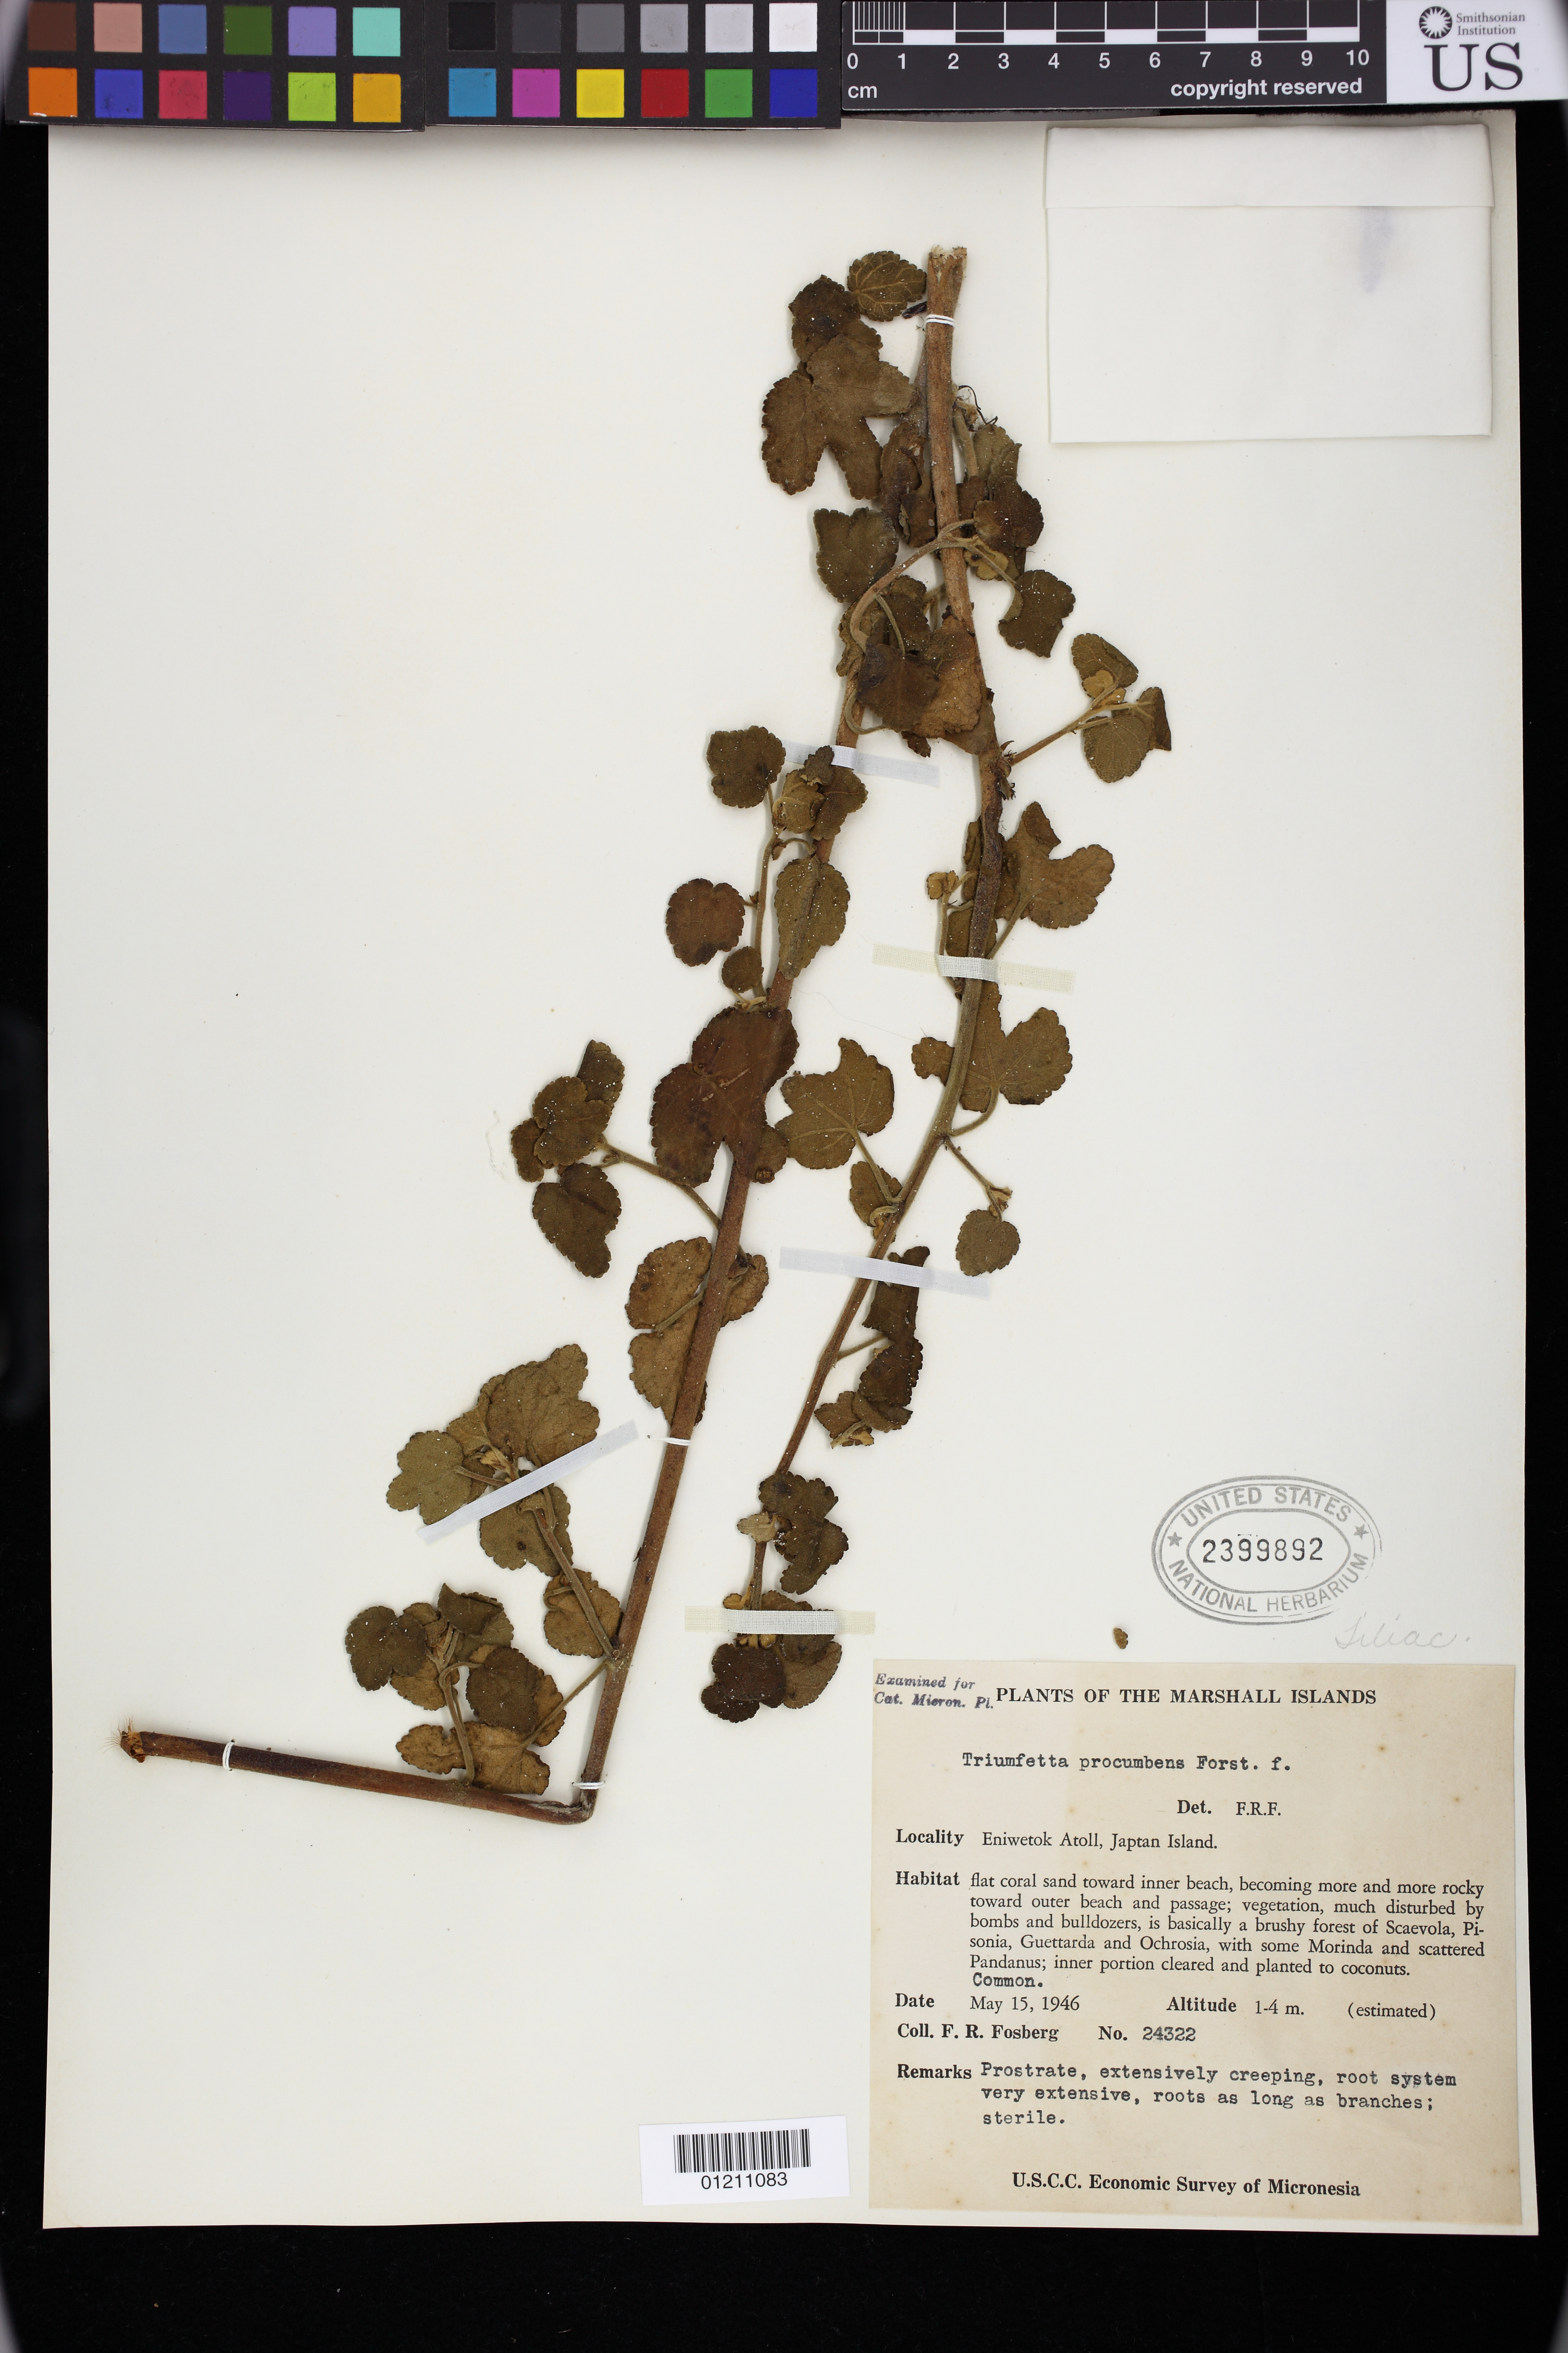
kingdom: Plantae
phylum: Tracheophyta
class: Magnoliopsida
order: Malvales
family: Malvaceae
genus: Triumfetta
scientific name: Triumfetta procumbens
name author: G. Forst.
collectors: F. R. Fosberg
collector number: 24322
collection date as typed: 15 May 1946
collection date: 1946-05-15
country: Marshall Islands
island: Enewetak Atoll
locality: Marshall Islands: Eniwetok Atoll, Japtan Island.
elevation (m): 1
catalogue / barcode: US 2399892